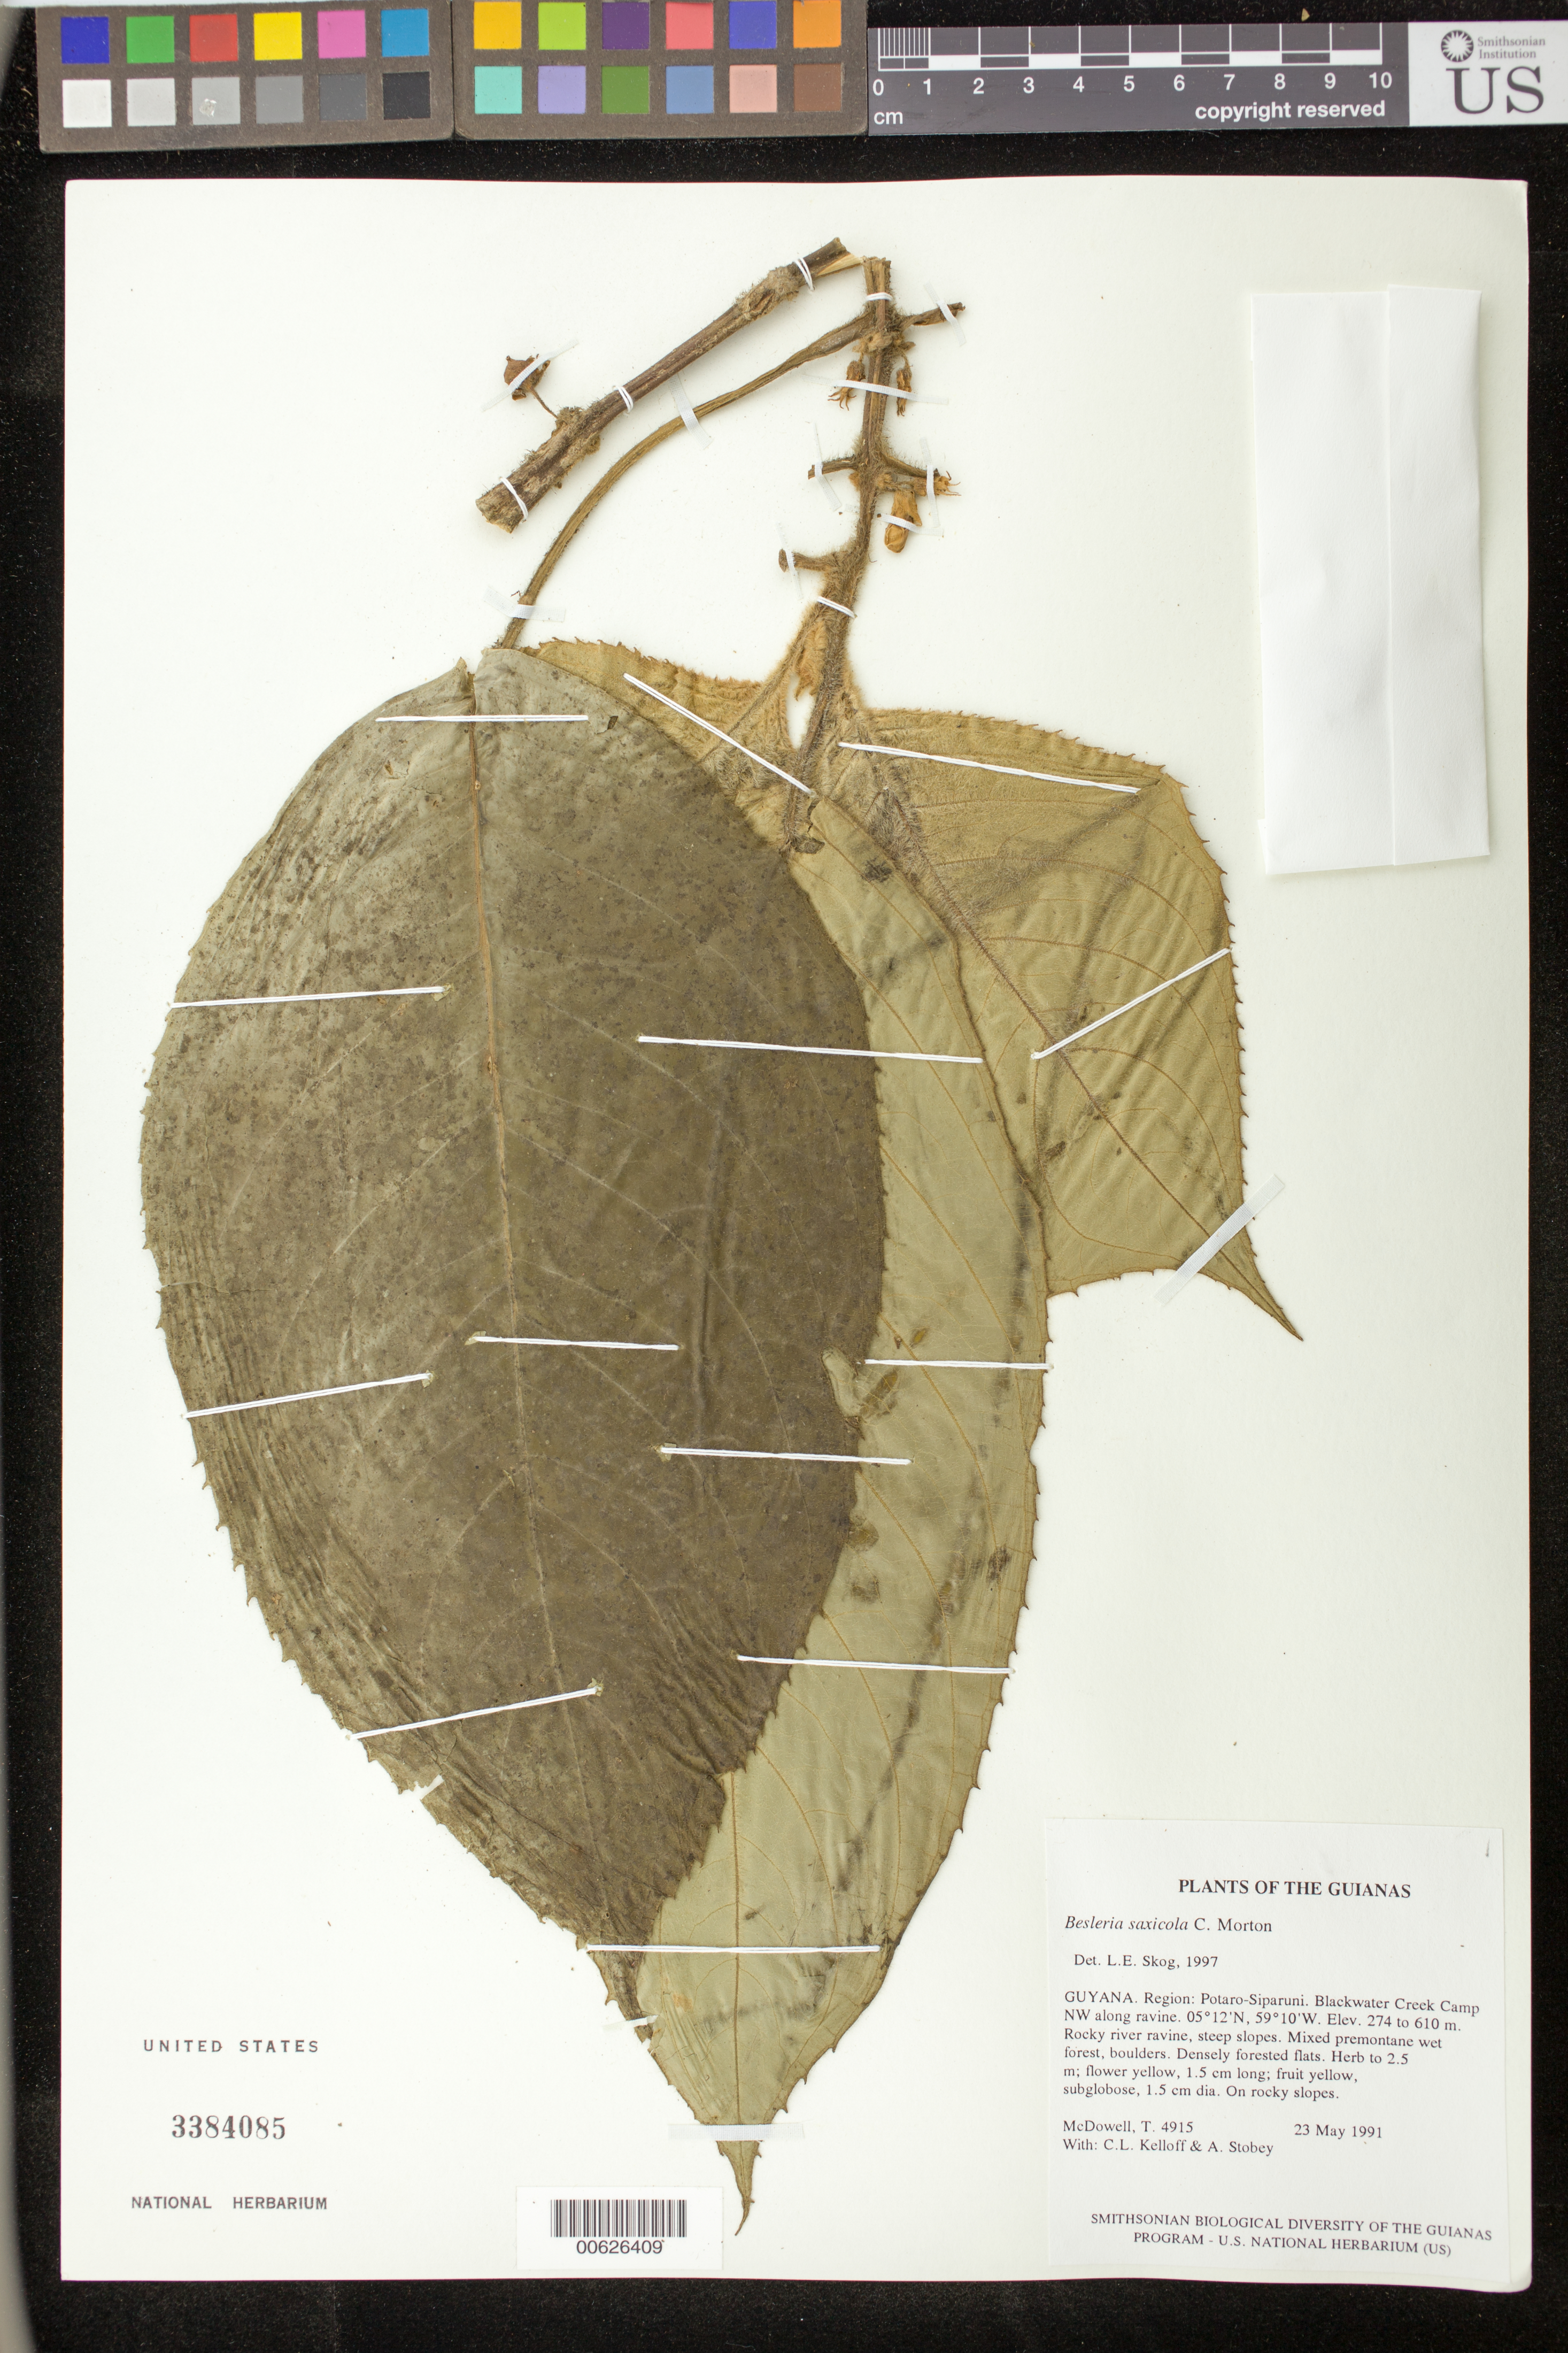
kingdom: Plantae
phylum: Tracheophyta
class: Magnoliopsida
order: Lamiales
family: Gesneriaceae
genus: Besleria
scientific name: Besleria saxicola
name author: C.V. Morton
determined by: Skog, Laurence E.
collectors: T. McDowell, C. L. Kelloff & A. Stobey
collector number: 4915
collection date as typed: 23 May 1991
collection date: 1991-05-23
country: Guyana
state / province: Potaro-Siparuni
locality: Blackwater Creek Camp NW along ravine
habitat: Rocky river ravine, steep slopes; mixed premontane wet forest, boulders; densely forested flats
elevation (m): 274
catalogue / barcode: US 3384085